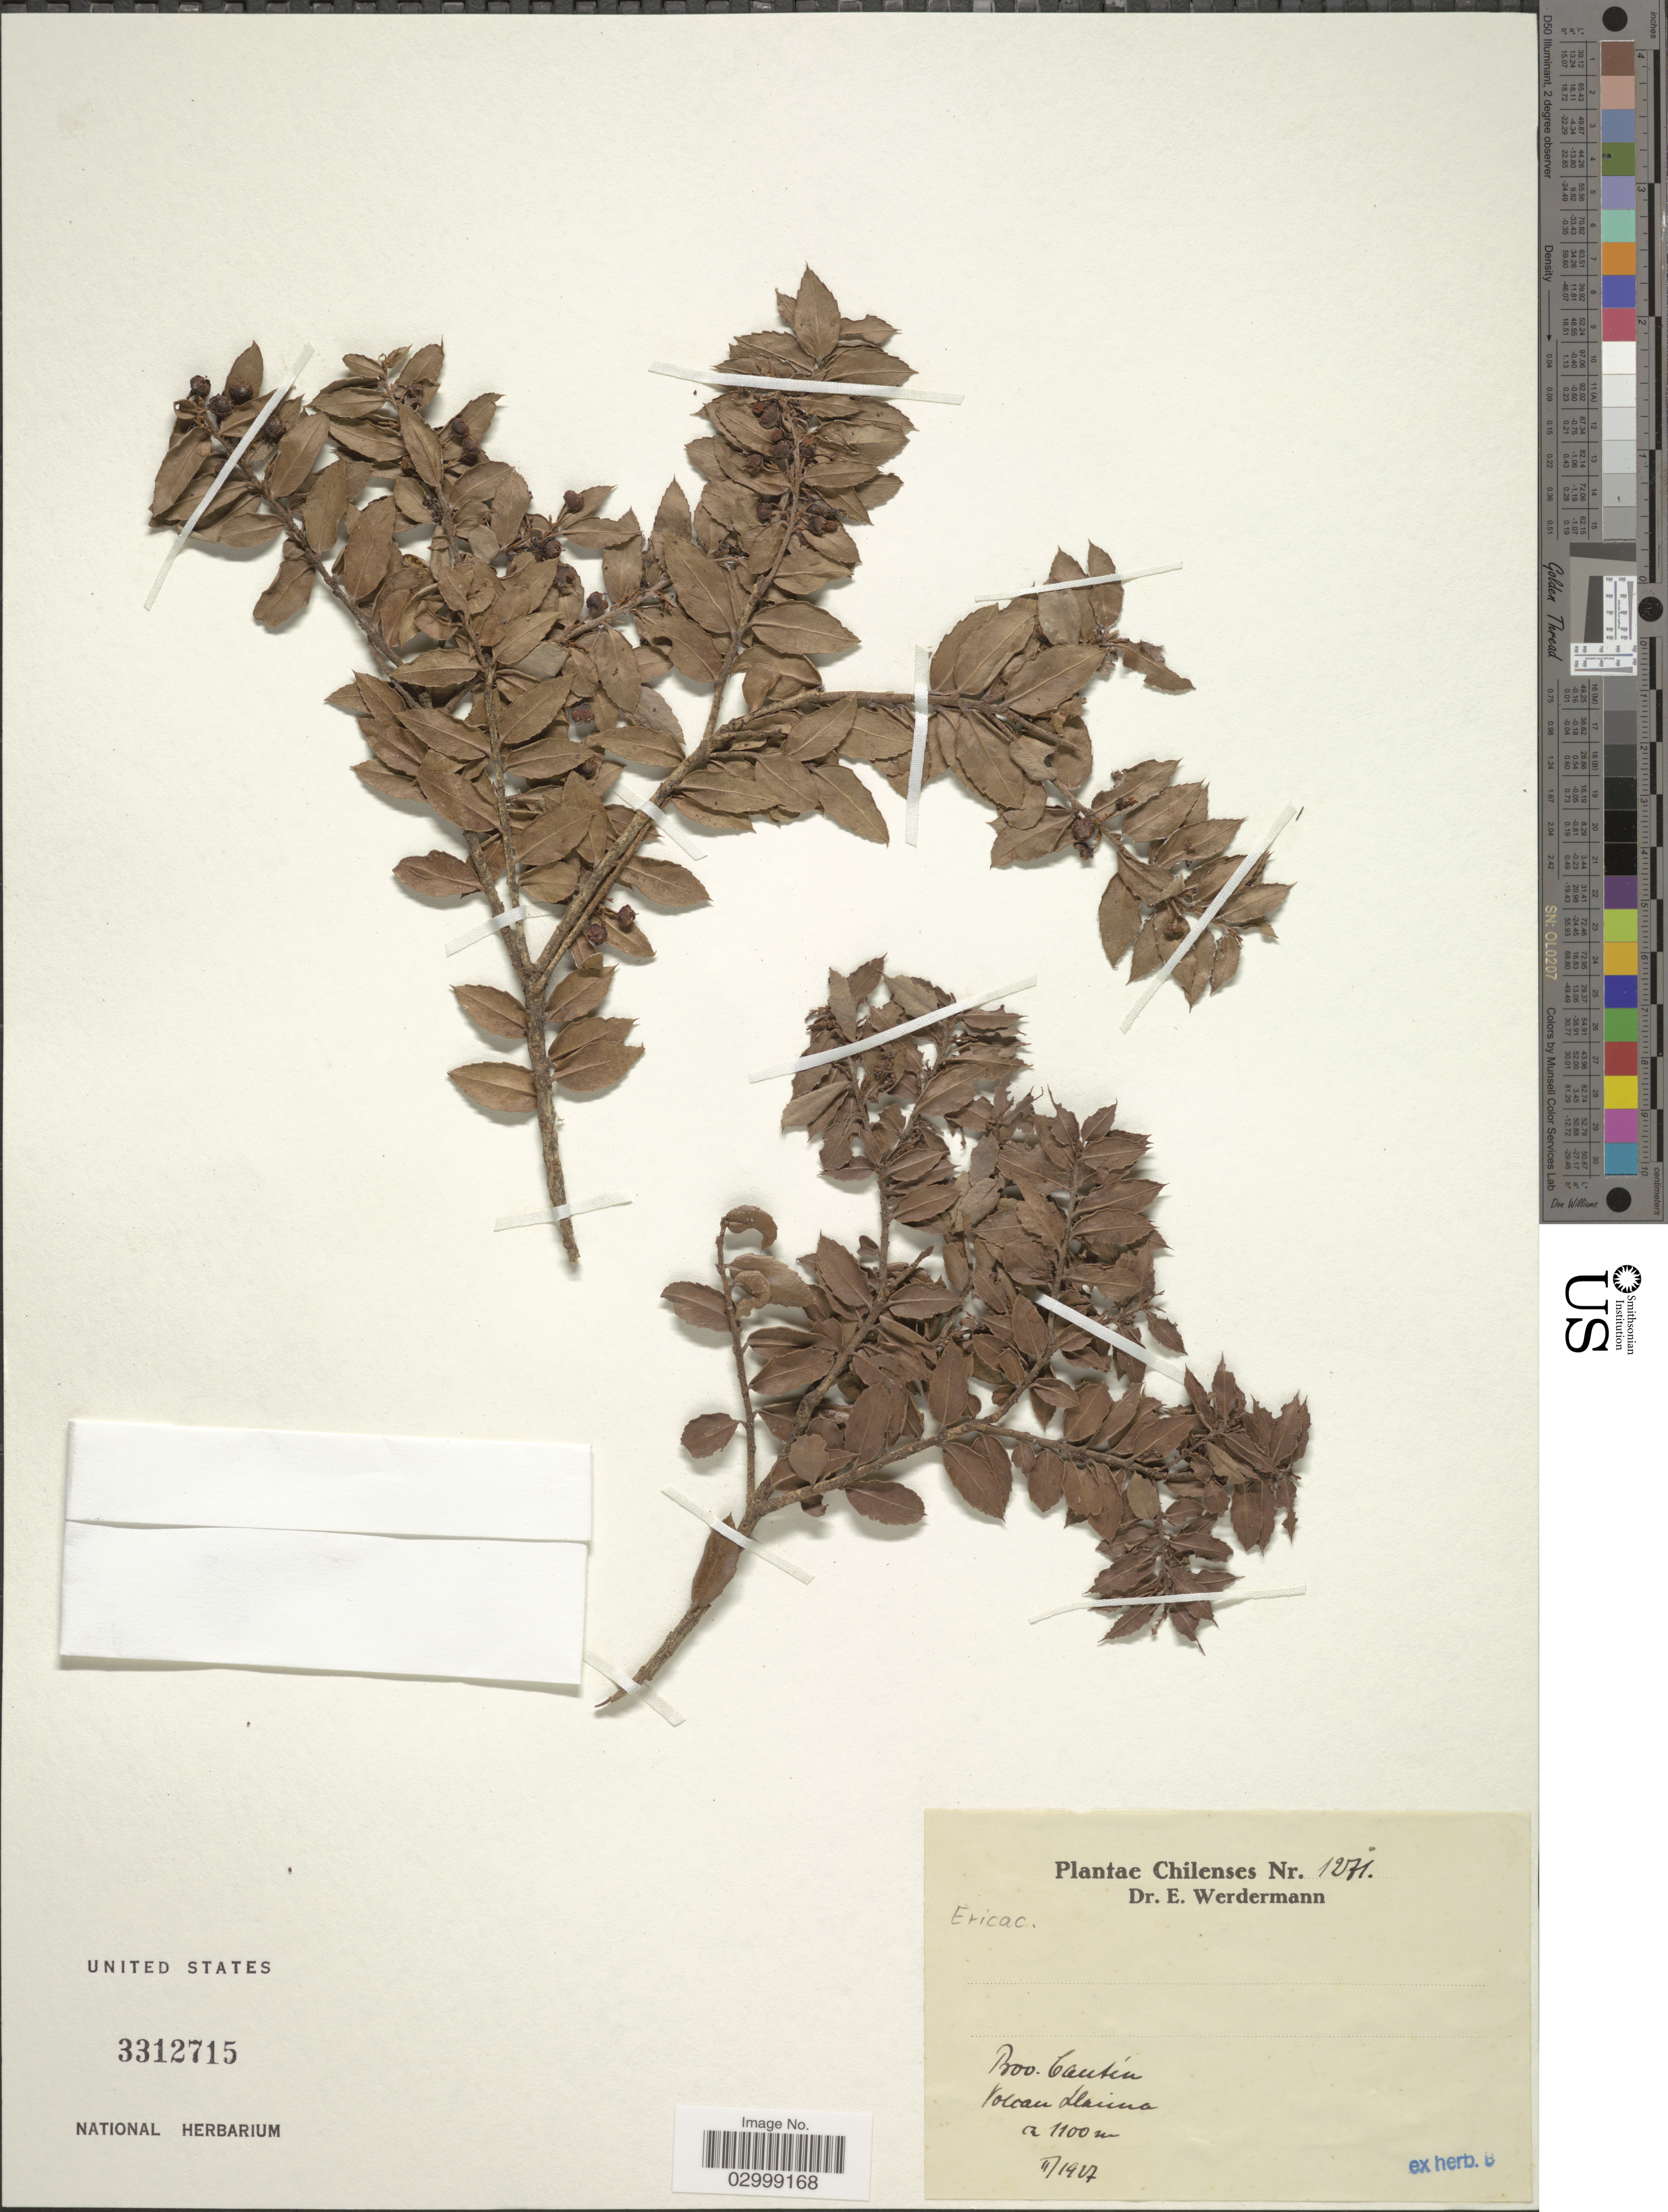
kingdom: Plantae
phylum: Tracheophyta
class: Magnoliopsida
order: Ericales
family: Ericaceae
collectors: E. Werdermann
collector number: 1271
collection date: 1927-02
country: Chile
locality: Prov. Cautin, Volcan Llaima.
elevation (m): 1100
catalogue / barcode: US 3312715